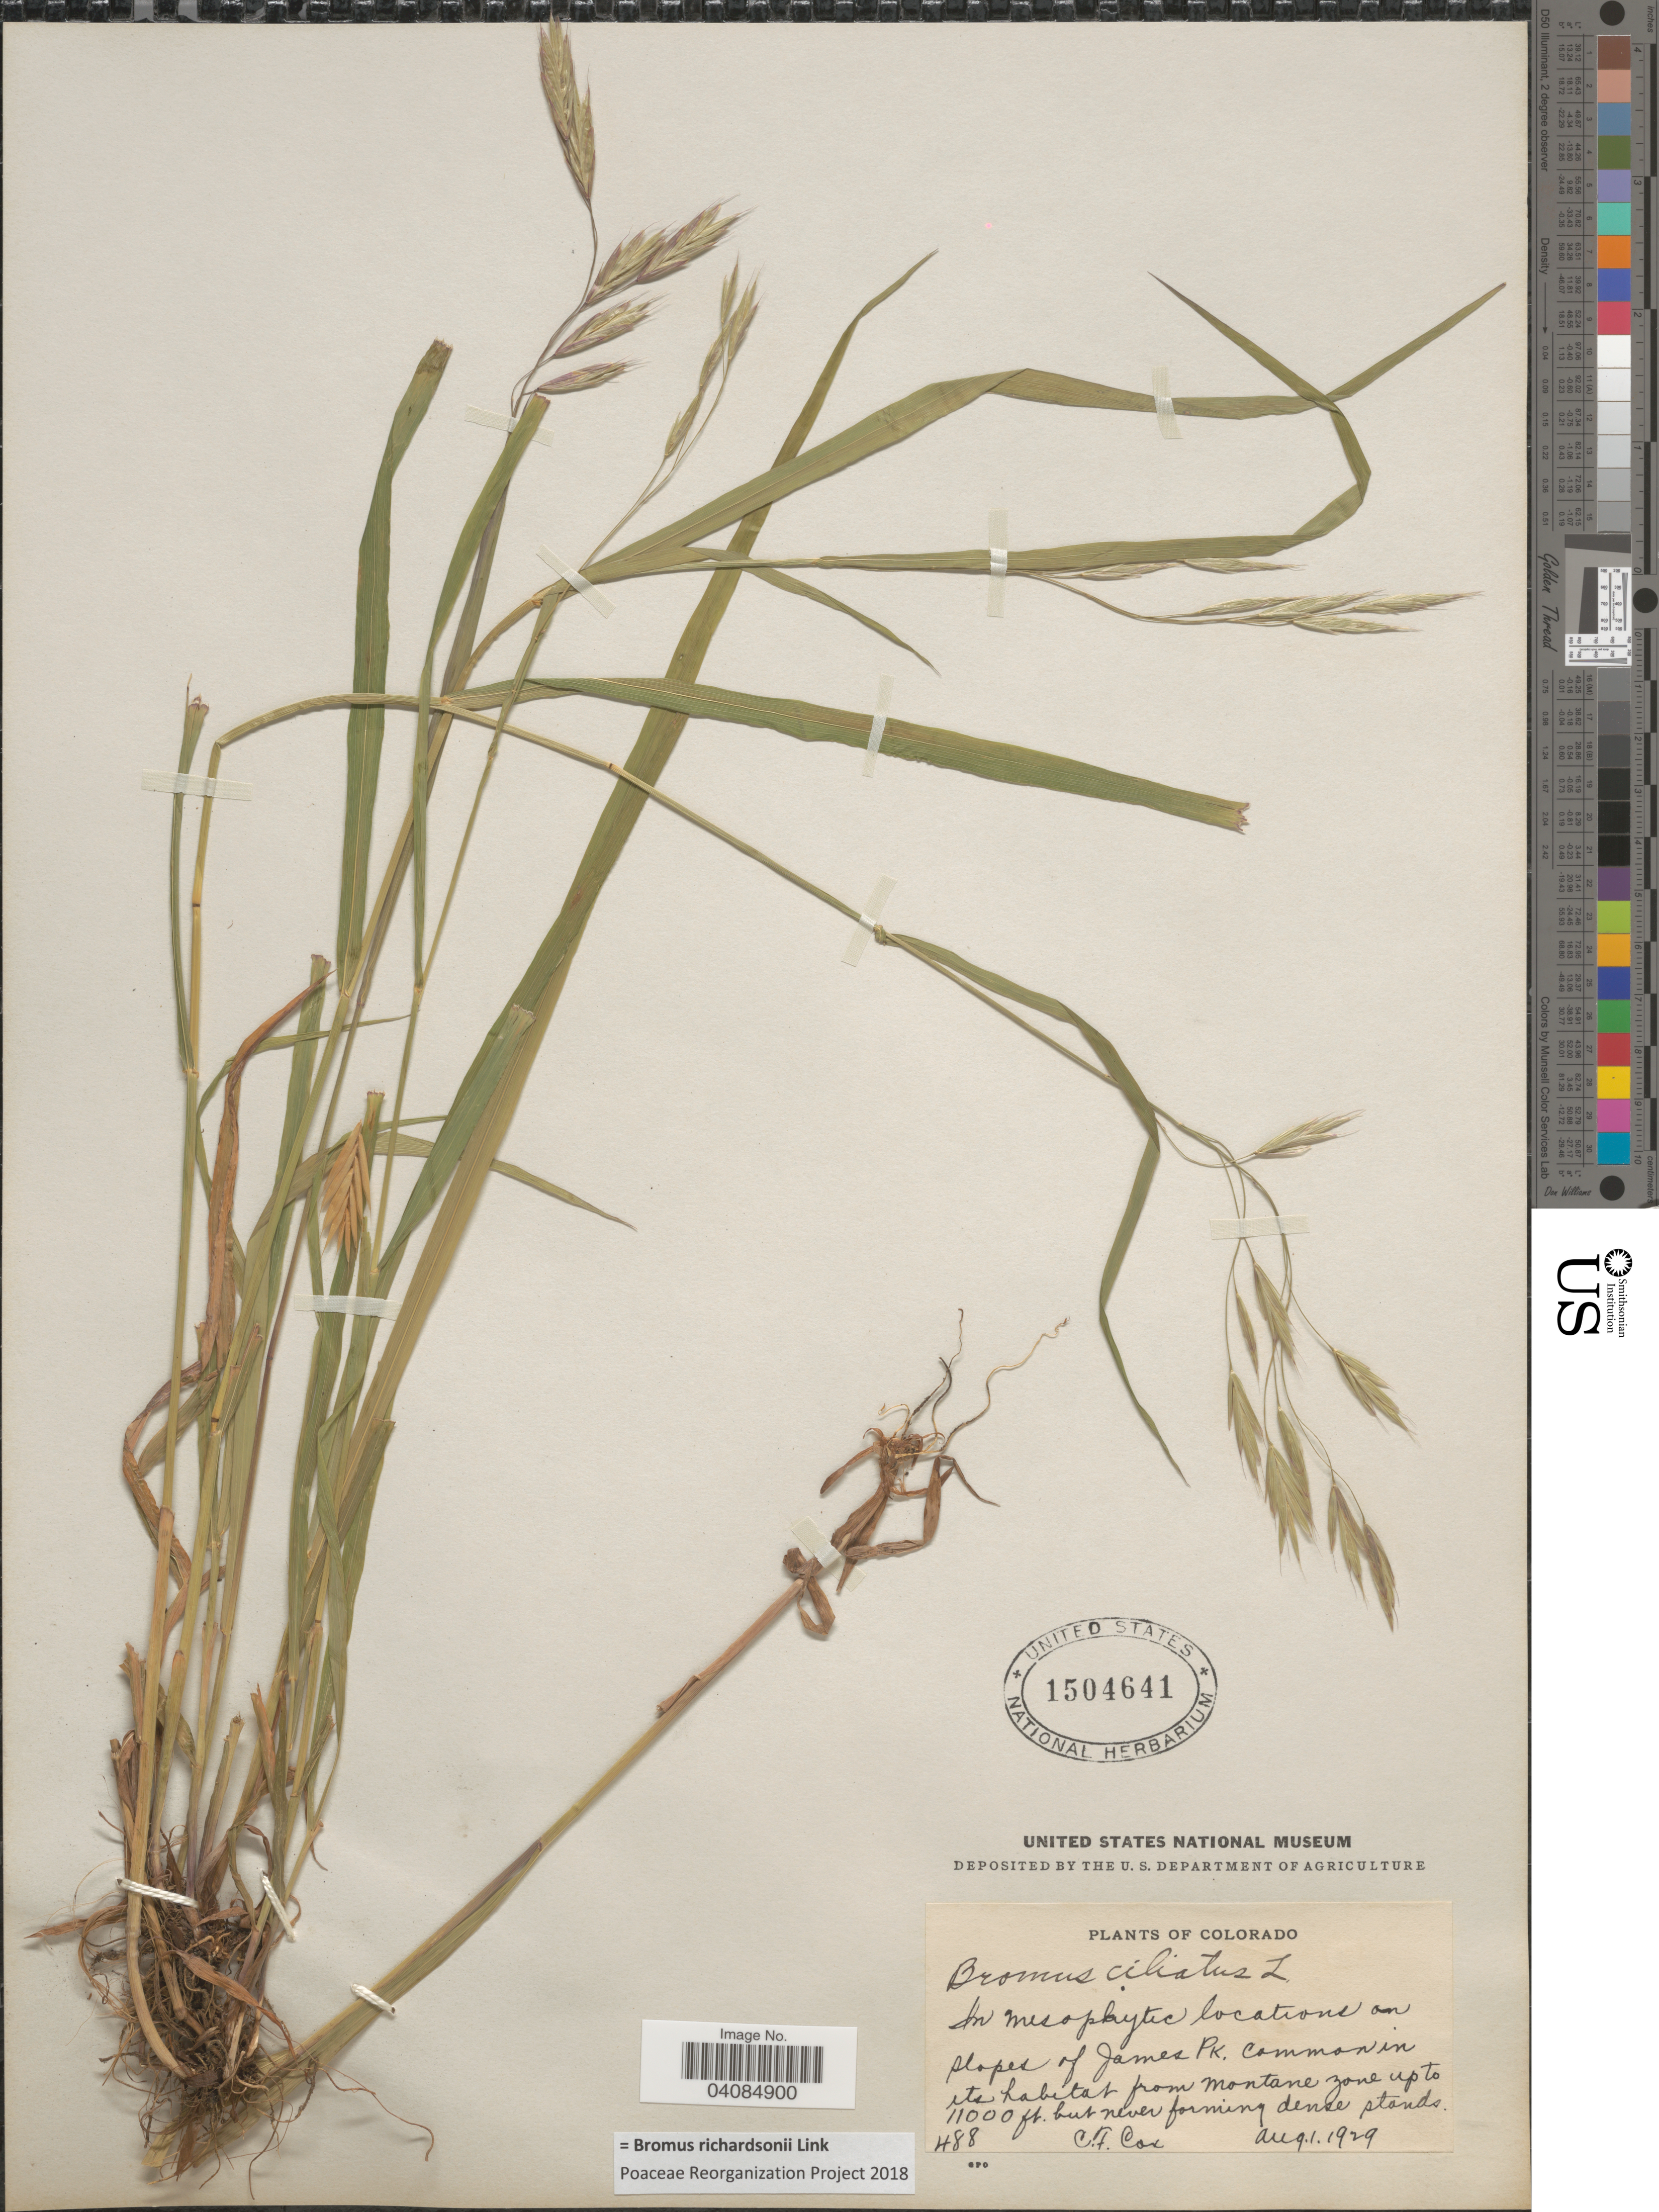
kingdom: Plantae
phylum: Tracheophyta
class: Liliopsida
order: Poales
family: Poaceae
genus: Bromus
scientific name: Bromus racemosus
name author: L.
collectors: C. Cox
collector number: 488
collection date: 1929-08-01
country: United States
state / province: Colorado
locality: In mesophytic locations on slopes of James Pk. Common in its habitat from montane zone.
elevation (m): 3353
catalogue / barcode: US 1504641